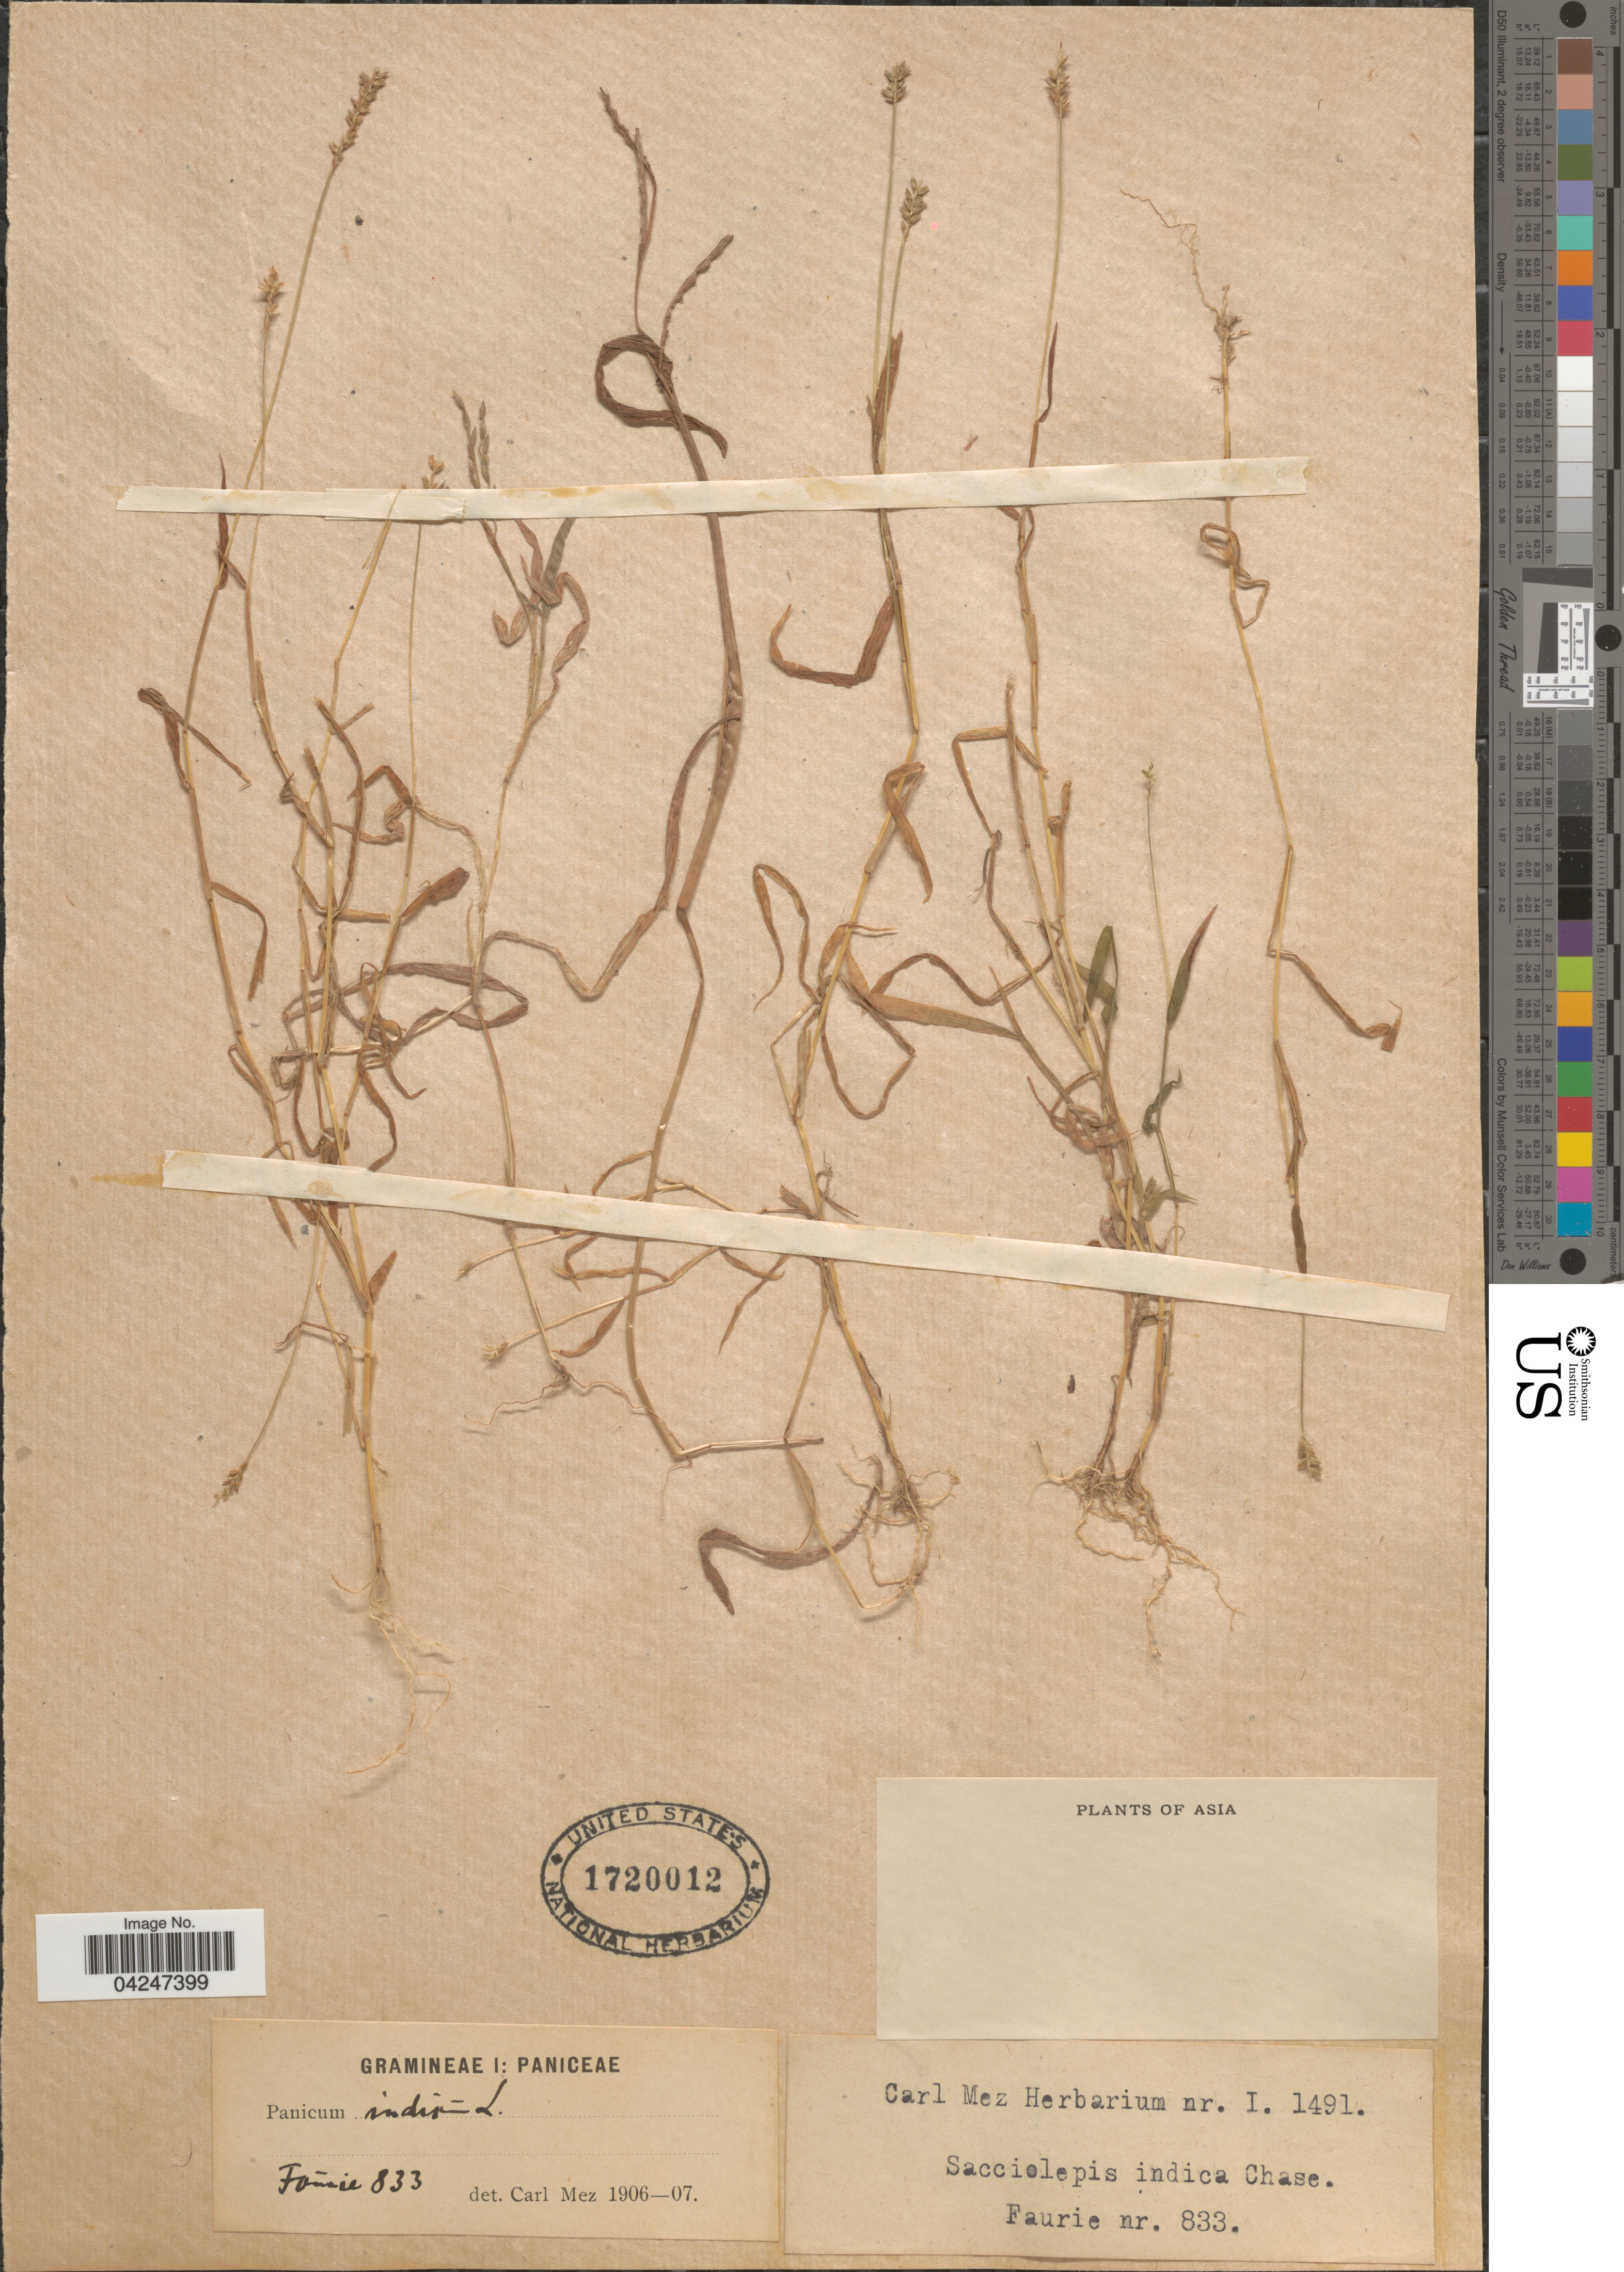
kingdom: Plantae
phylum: Tracheophyta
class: Liliopsida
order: Poales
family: Poaceae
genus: Sacciolepis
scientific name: Sacciolepis indica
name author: (L.) Chase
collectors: -. Faurie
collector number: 833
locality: Asia.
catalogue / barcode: US 1720012